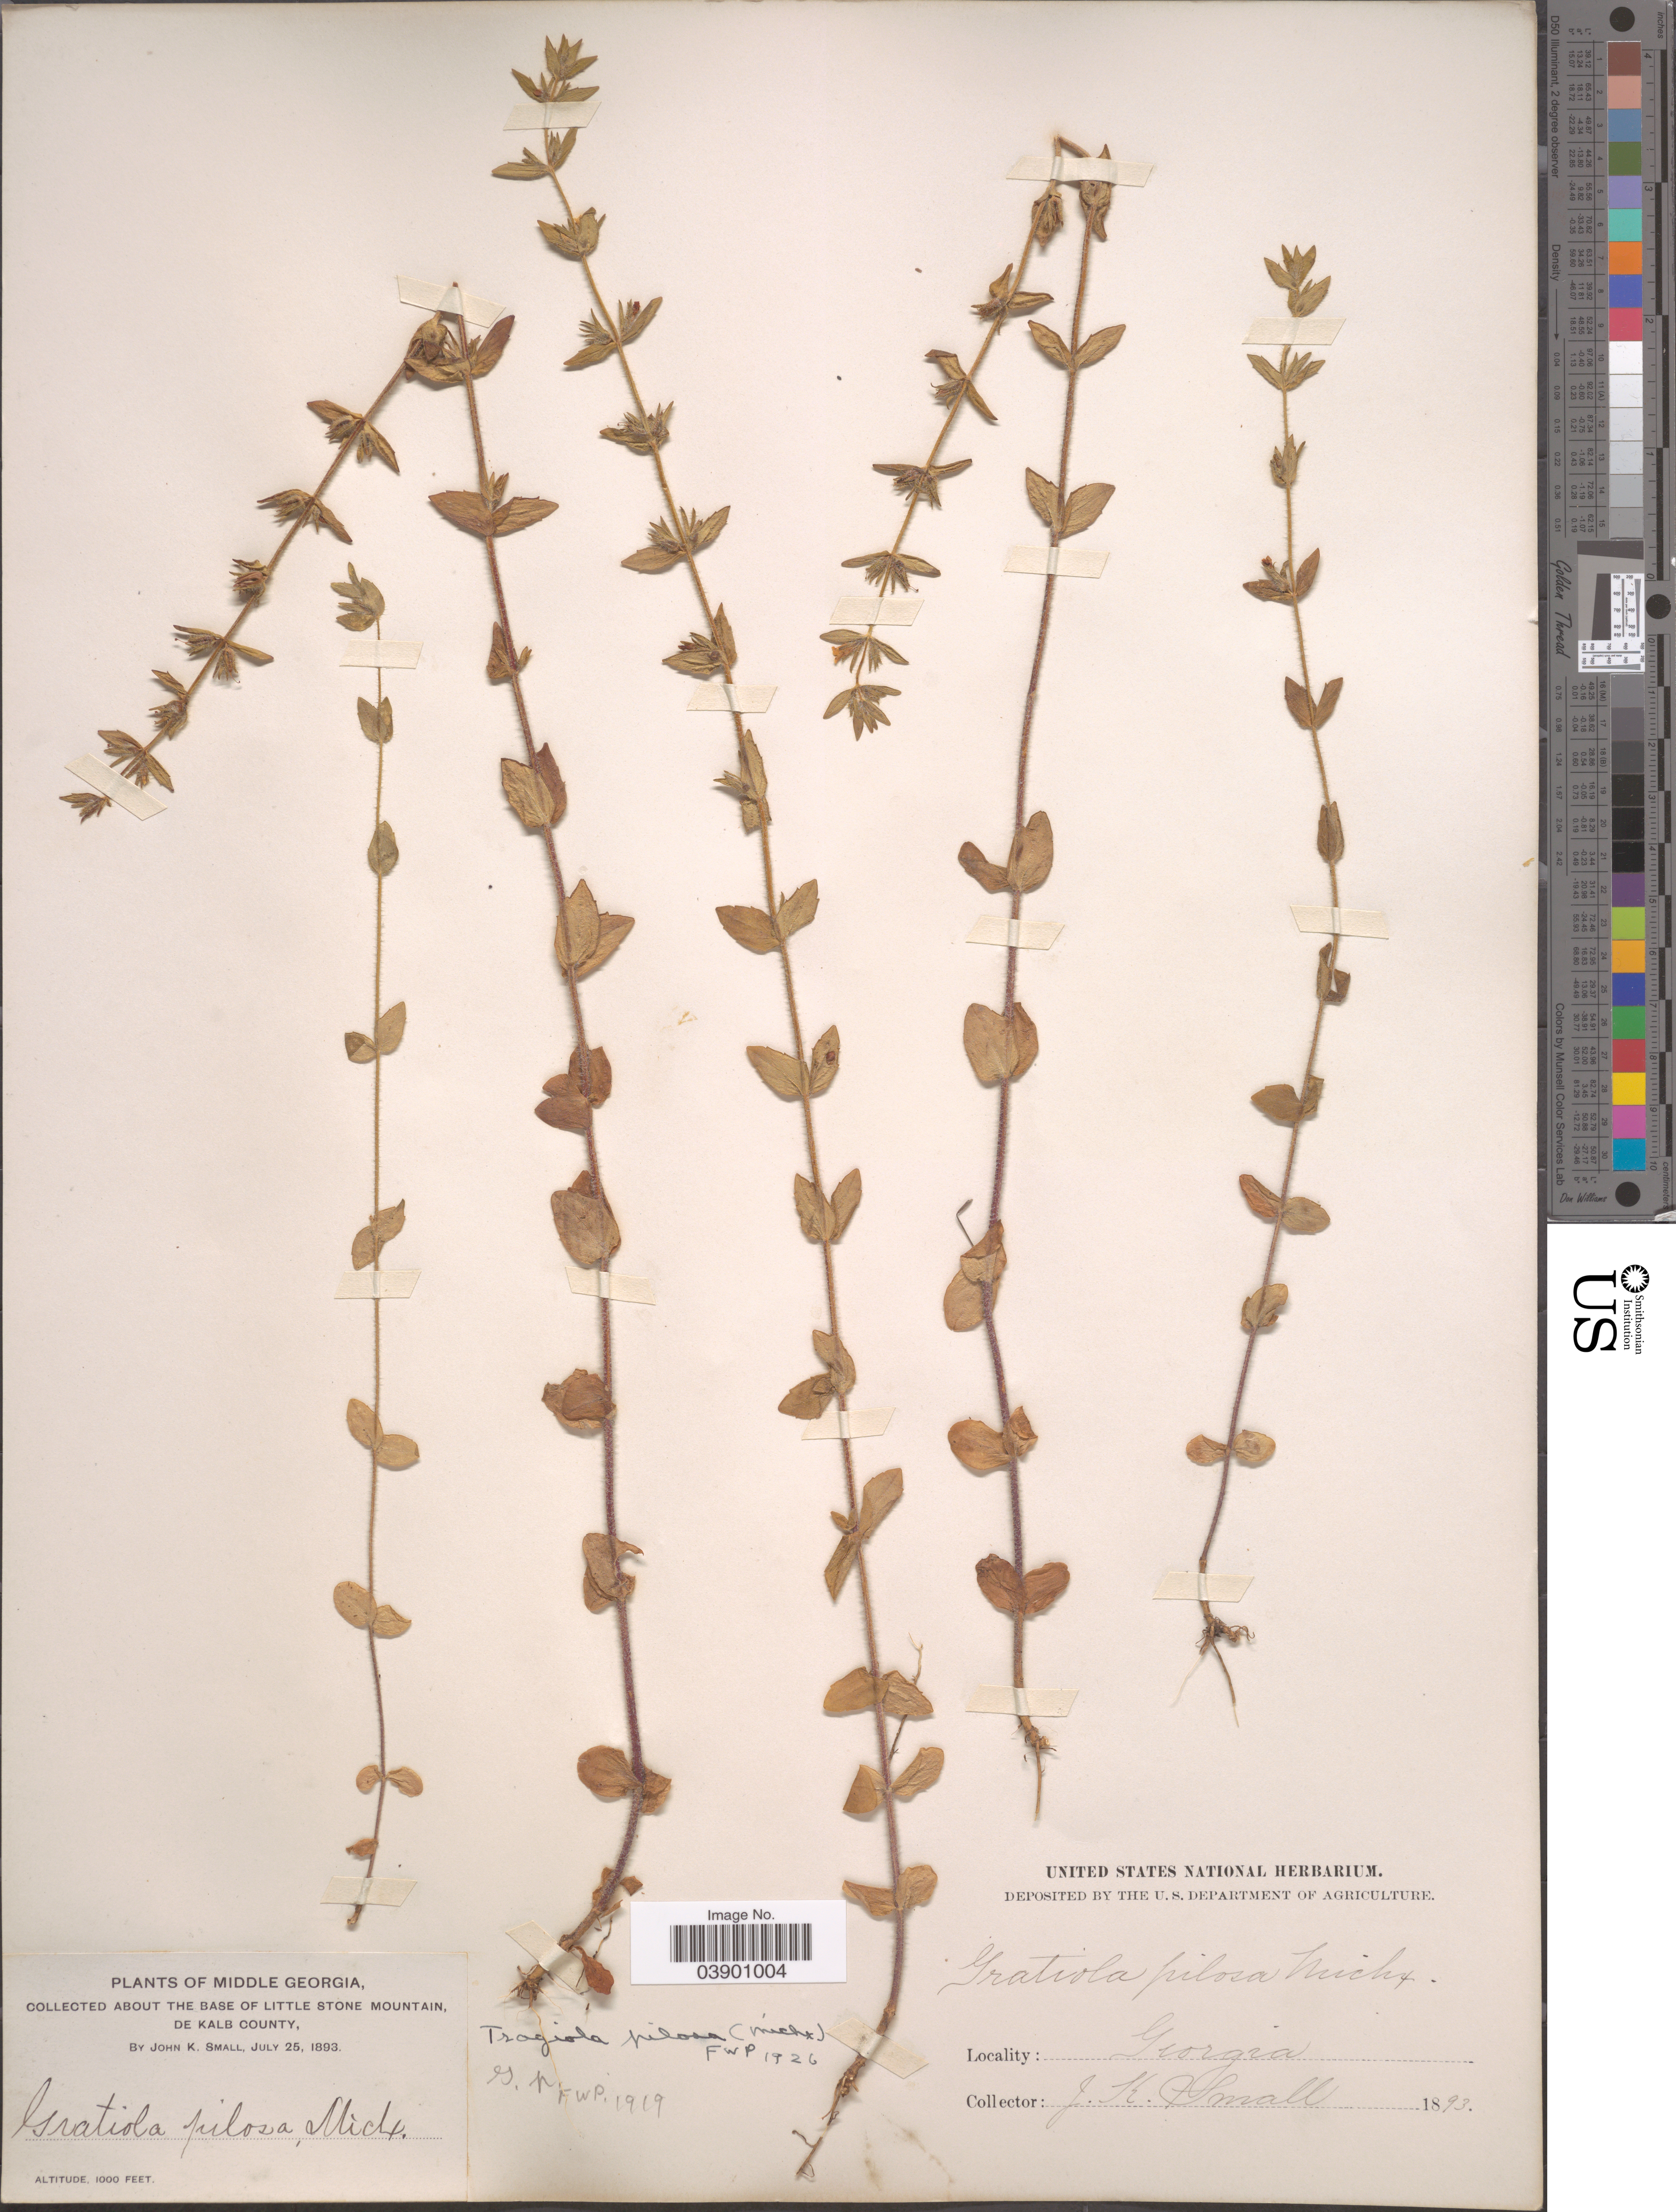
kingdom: Plantae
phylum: Tracheophyta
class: Magnoliopsida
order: Lamiales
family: Plantaginaceae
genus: Gratiola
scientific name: Gratiola pilosa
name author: Michx.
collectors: J. K. Small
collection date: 1893-07-25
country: United States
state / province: Georgia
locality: Middle Georgia. About the base of Little Stone Mountain, De Kalb County.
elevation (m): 305